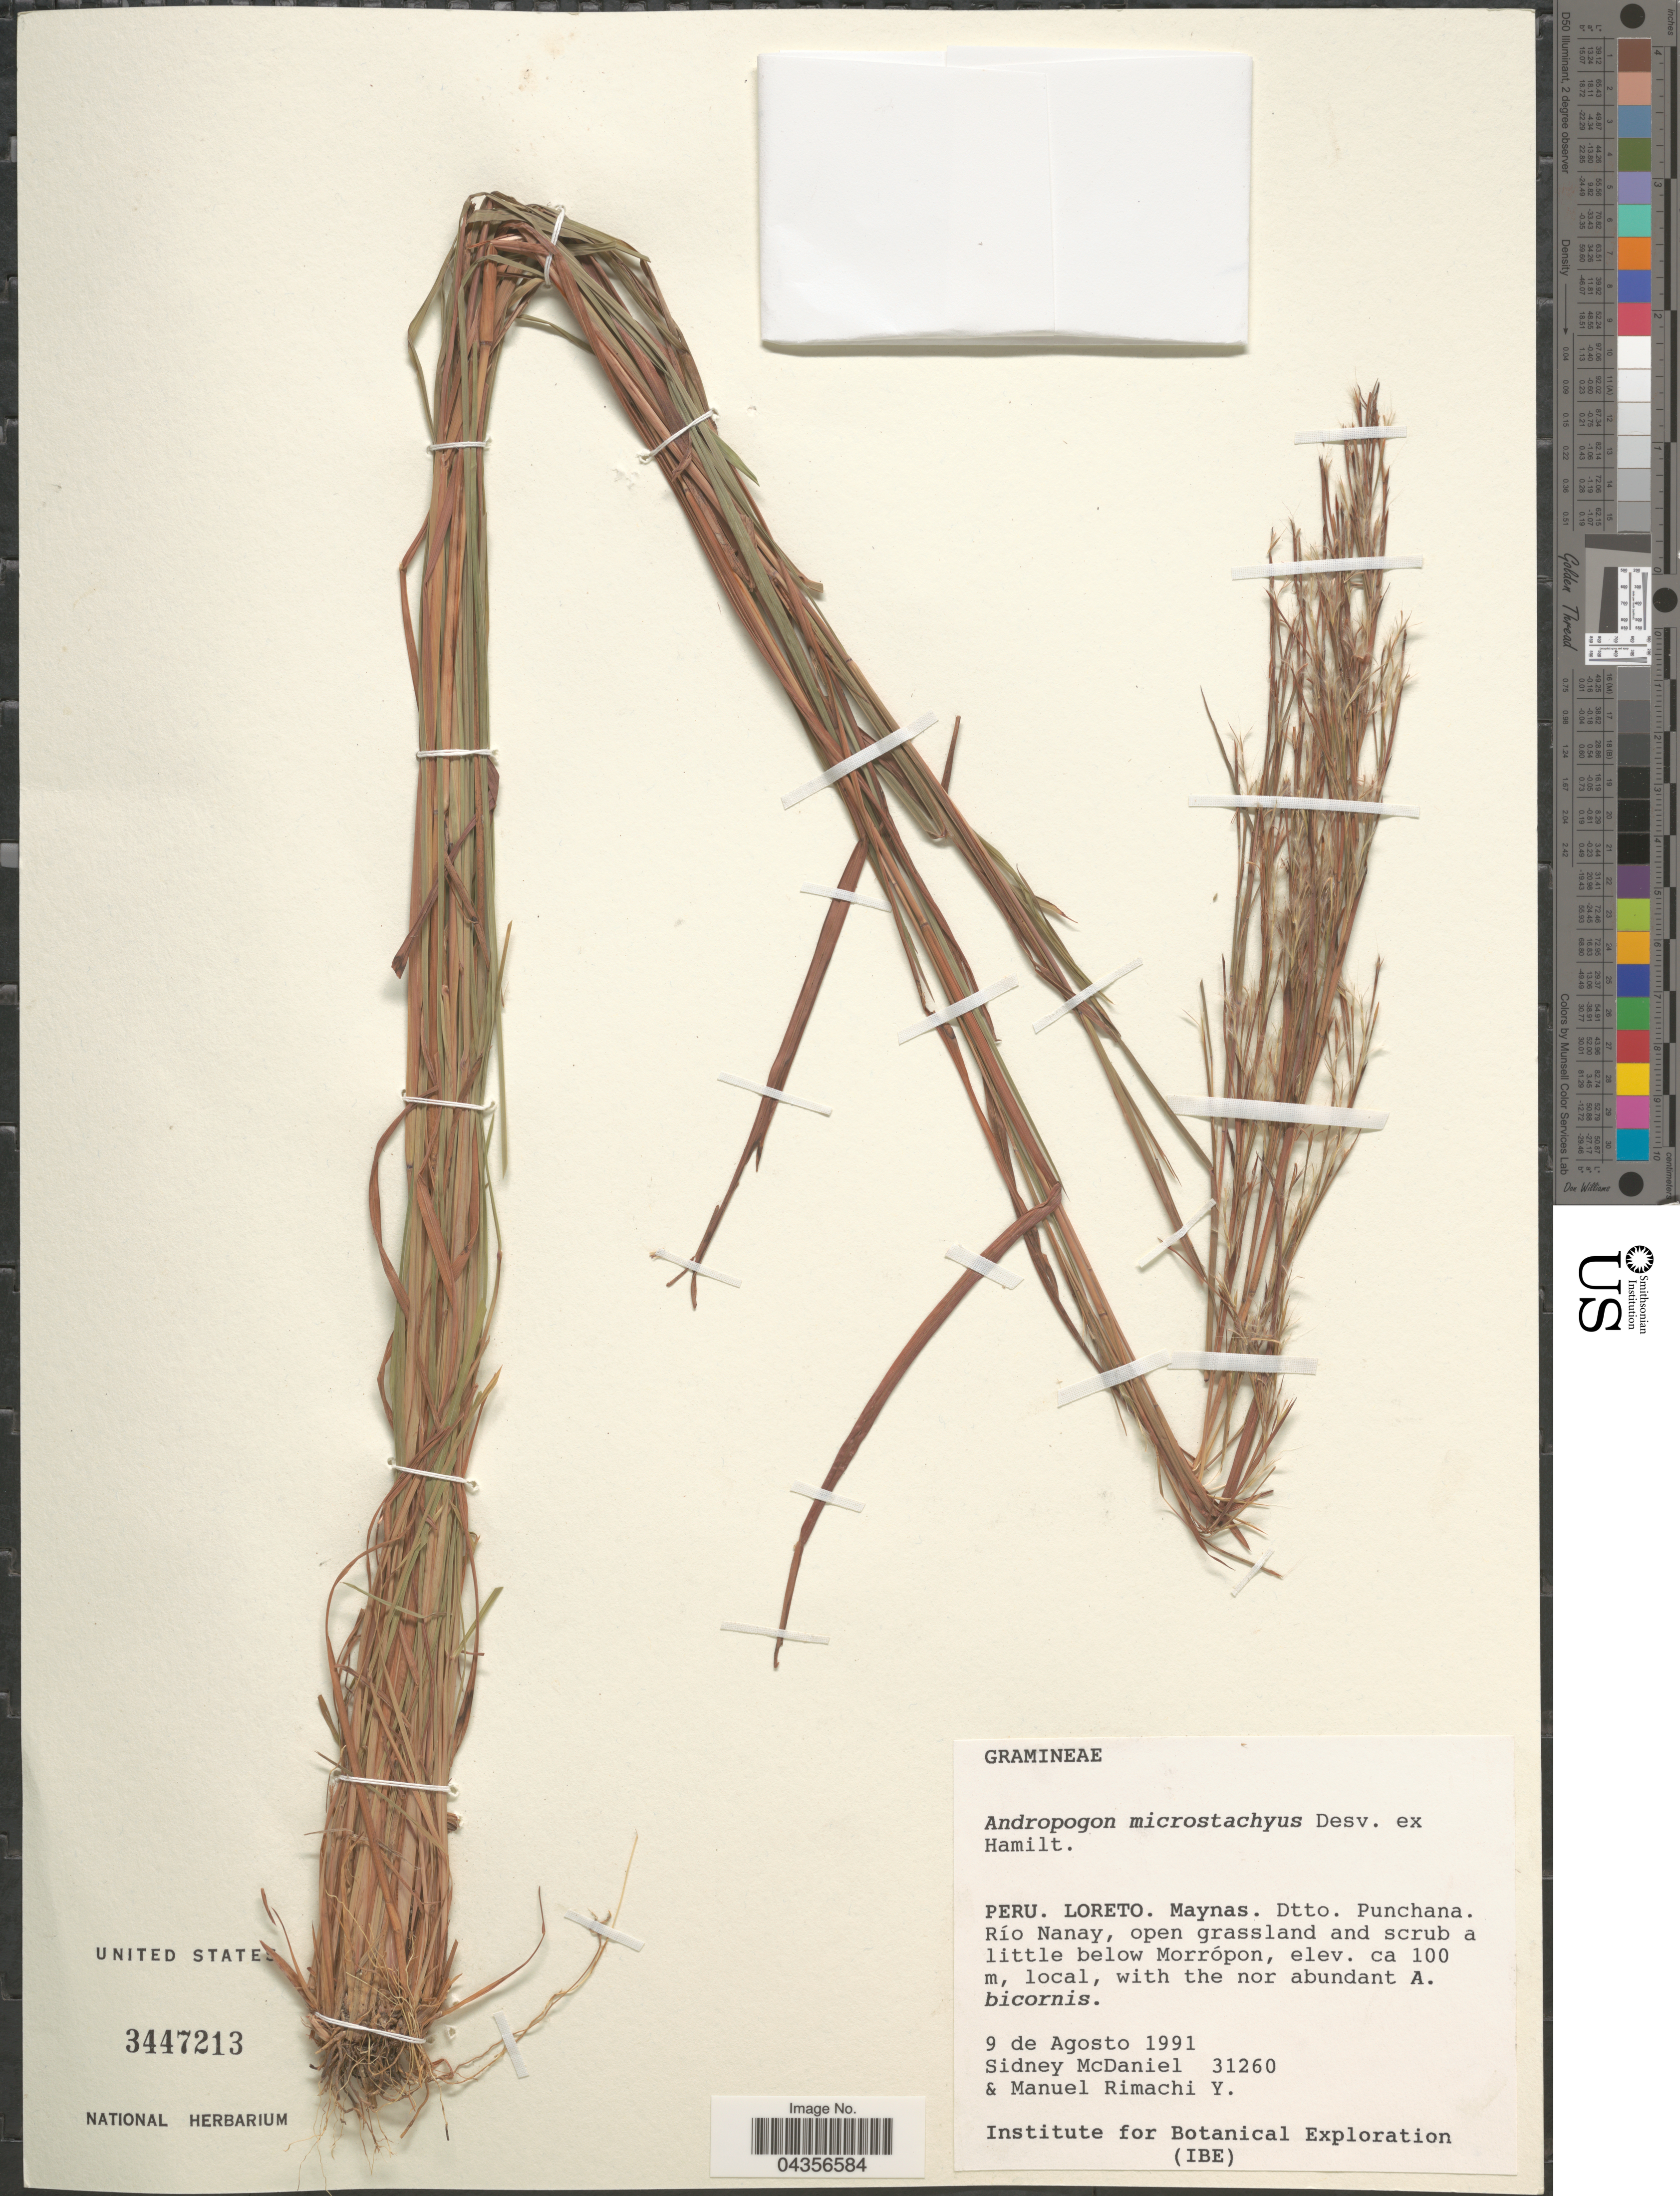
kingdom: Plantae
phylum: Tracheophyta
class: Liliopsida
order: Poales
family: Poaceae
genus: Schizachyrium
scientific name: Schizachyrium microstachyum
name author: (Desv. ex Ham.) Roseng. et al.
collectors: S. McDaniel & M. Rimachi Y.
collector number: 31260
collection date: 1991-08-09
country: Peru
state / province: Loreto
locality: Maynas. Dtto. Punchana. Río Nanay, open grassland and scrub a little below Morrópon. Institute for Botanical Exploration (IBE).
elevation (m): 1000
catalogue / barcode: US 3447213